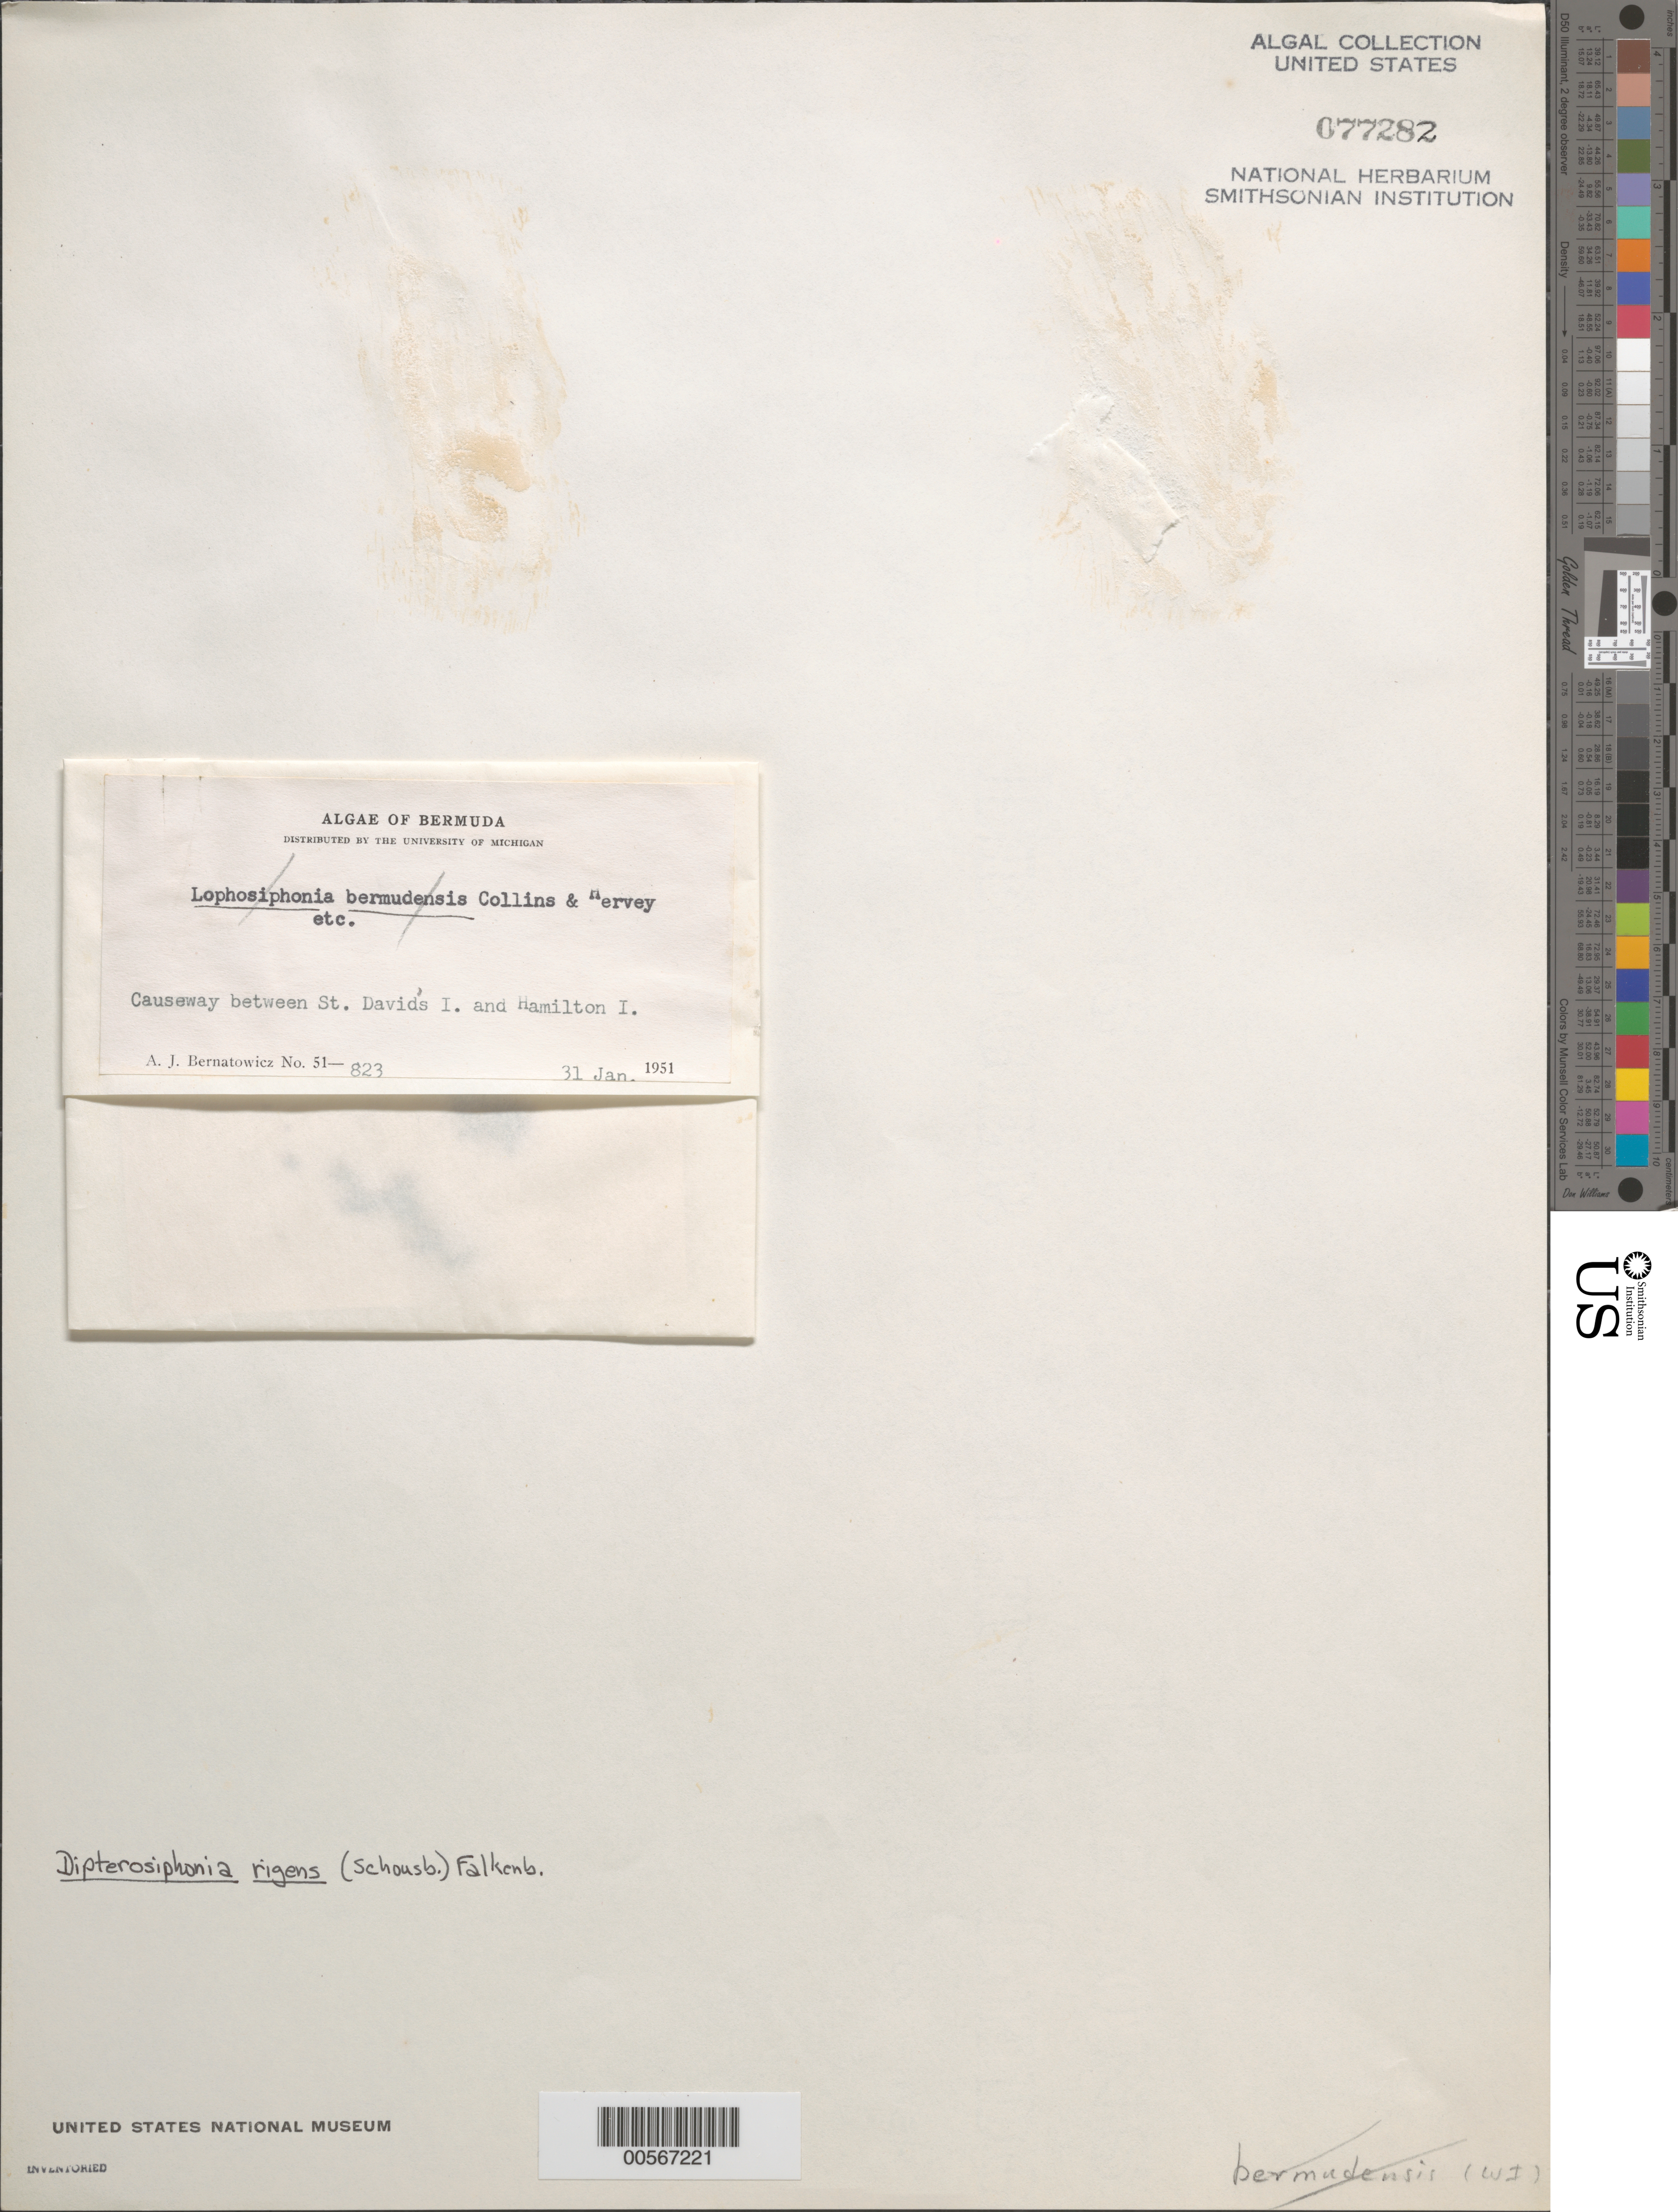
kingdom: Plantae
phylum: Rhodophyta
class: Florideophyceae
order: Ceramiales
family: Rhodomelaceae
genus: Dipterosiphonia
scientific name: Dipterosiphonia rigens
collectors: A. Bernatowicz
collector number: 51-823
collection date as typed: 31 Jan 1951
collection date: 1951-01-31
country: Bermuda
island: Bermuda Island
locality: St. David's Island-Bermuda Island Causeway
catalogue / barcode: US 77282